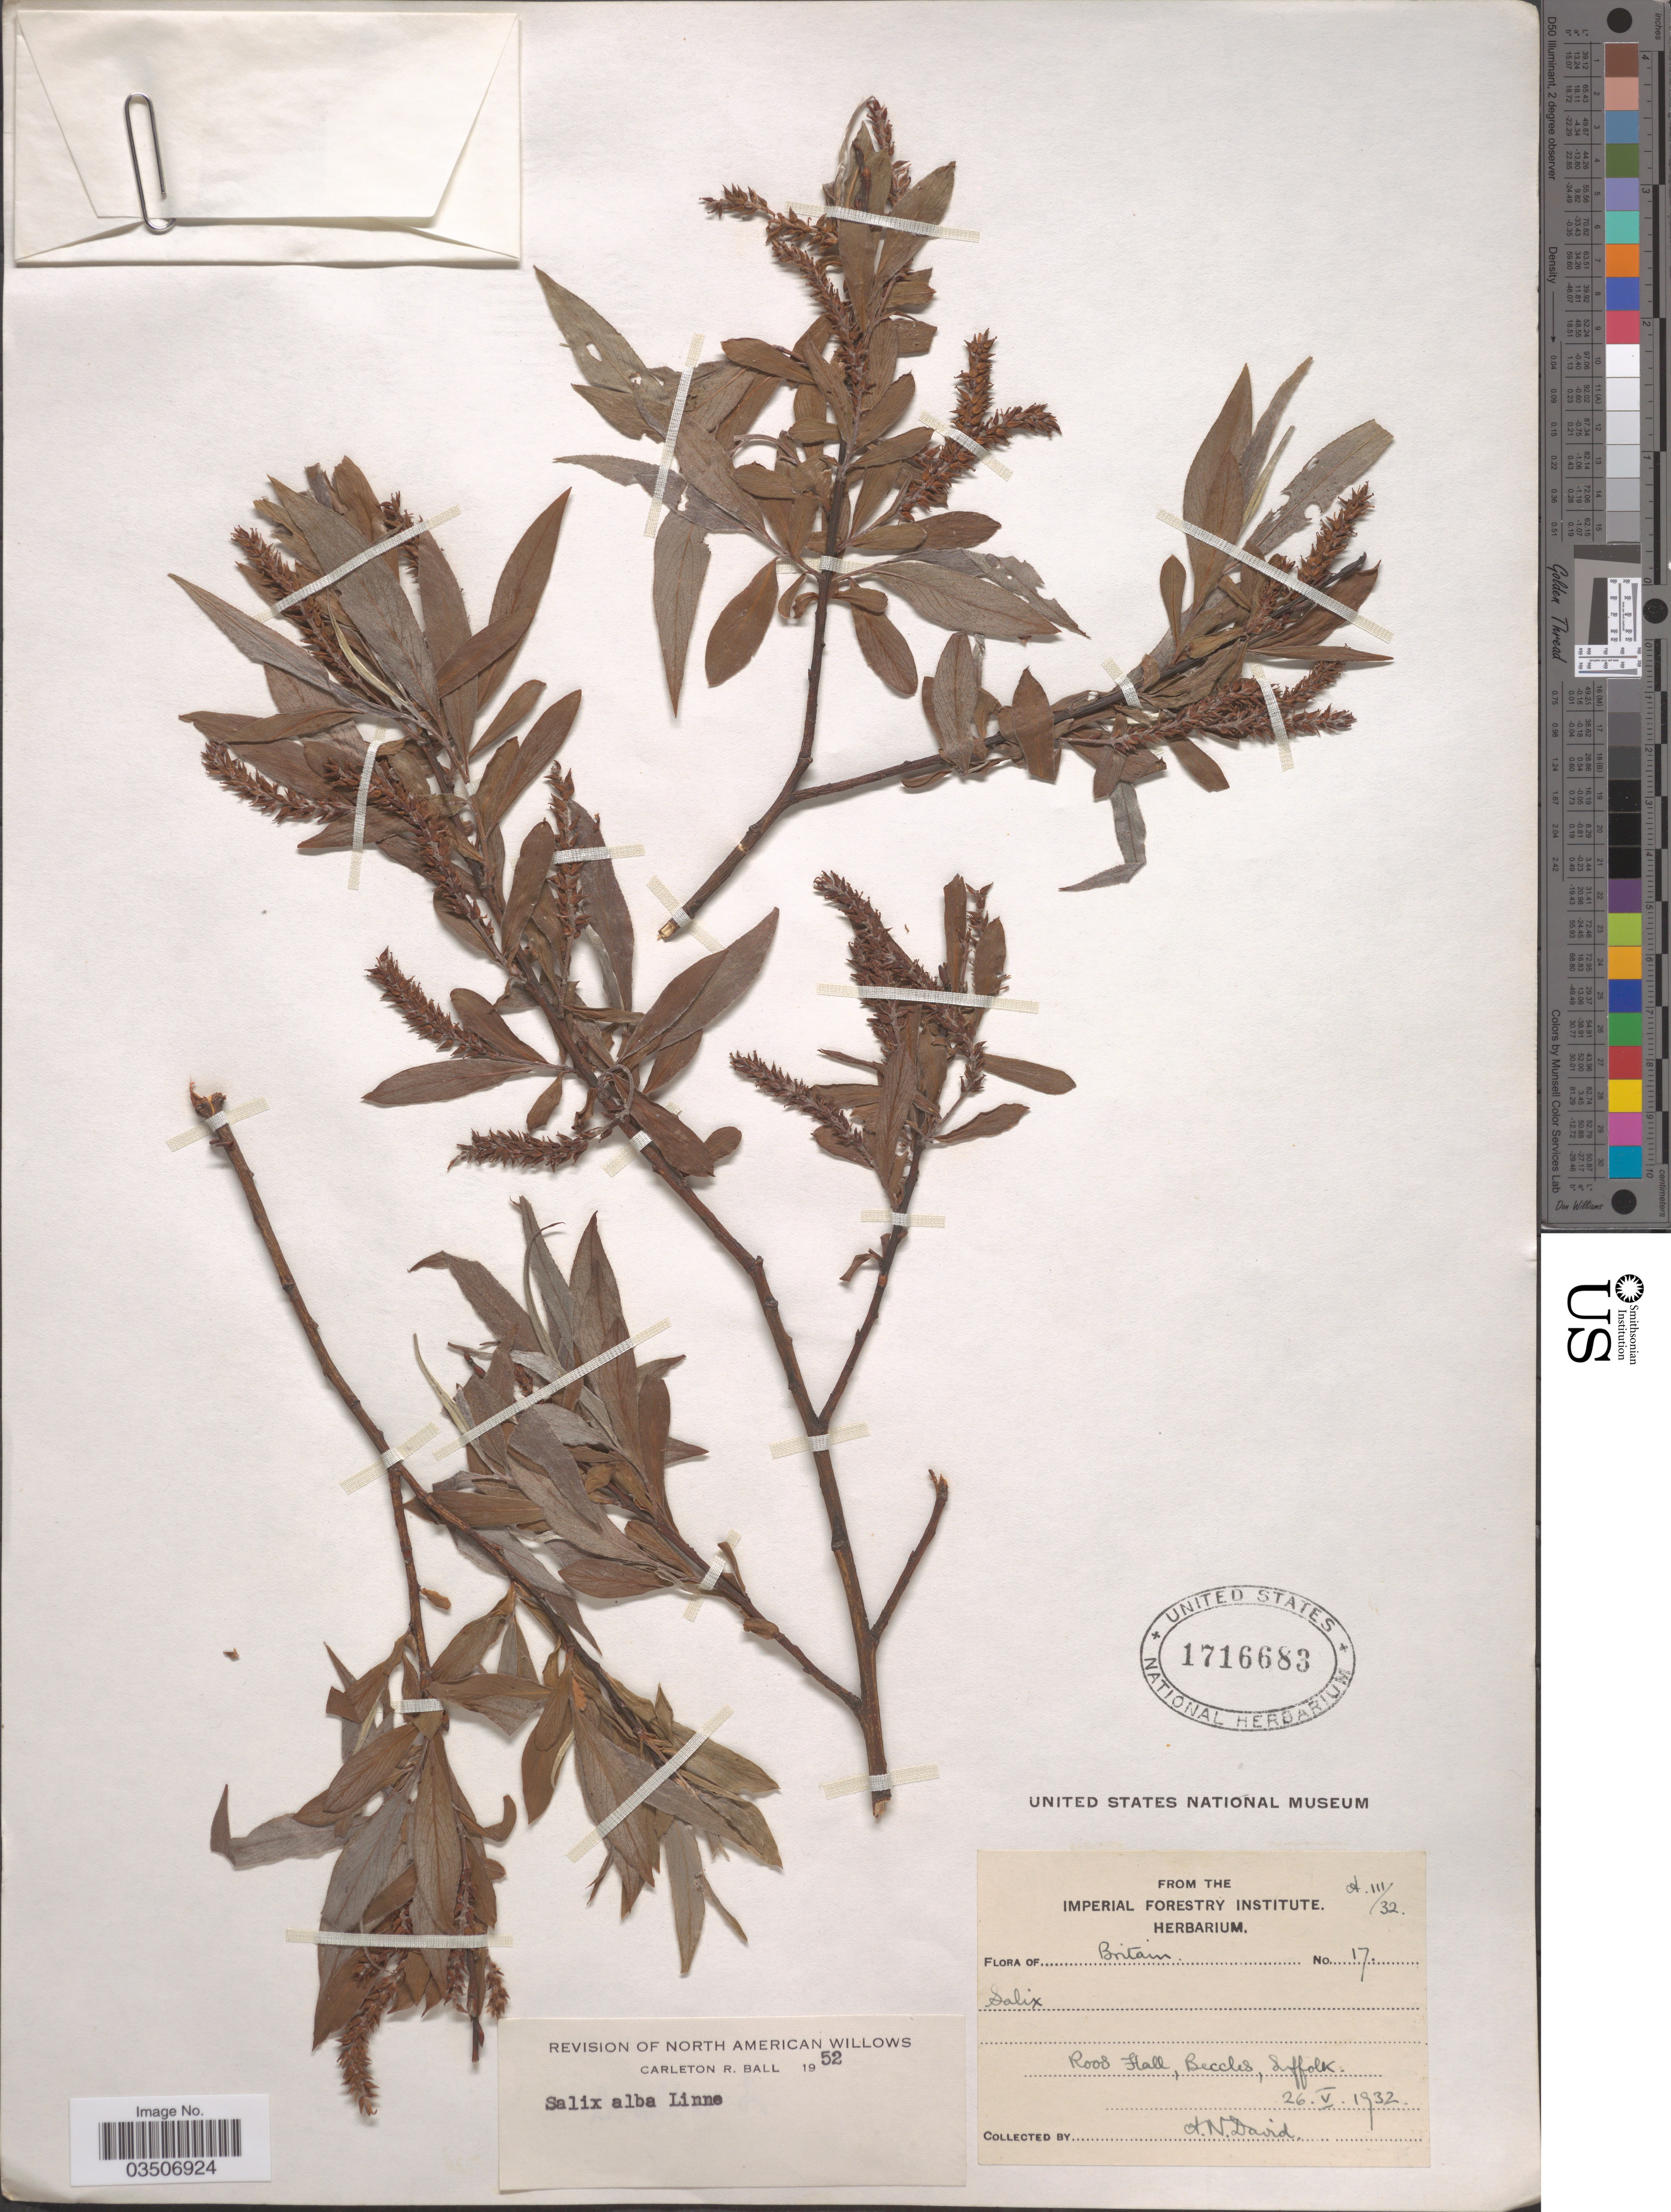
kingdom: Plantae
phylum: Tracheophyta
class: Magnoliopsida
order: Malpighiales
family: Salicaceae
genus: Salix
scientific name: Salix alba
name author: L.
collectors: A. David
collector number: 17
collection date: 1932-05-26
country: United Kingdom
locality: Britain. Roos Hall, Beccles, Suffolk.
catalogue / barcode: US 1716683